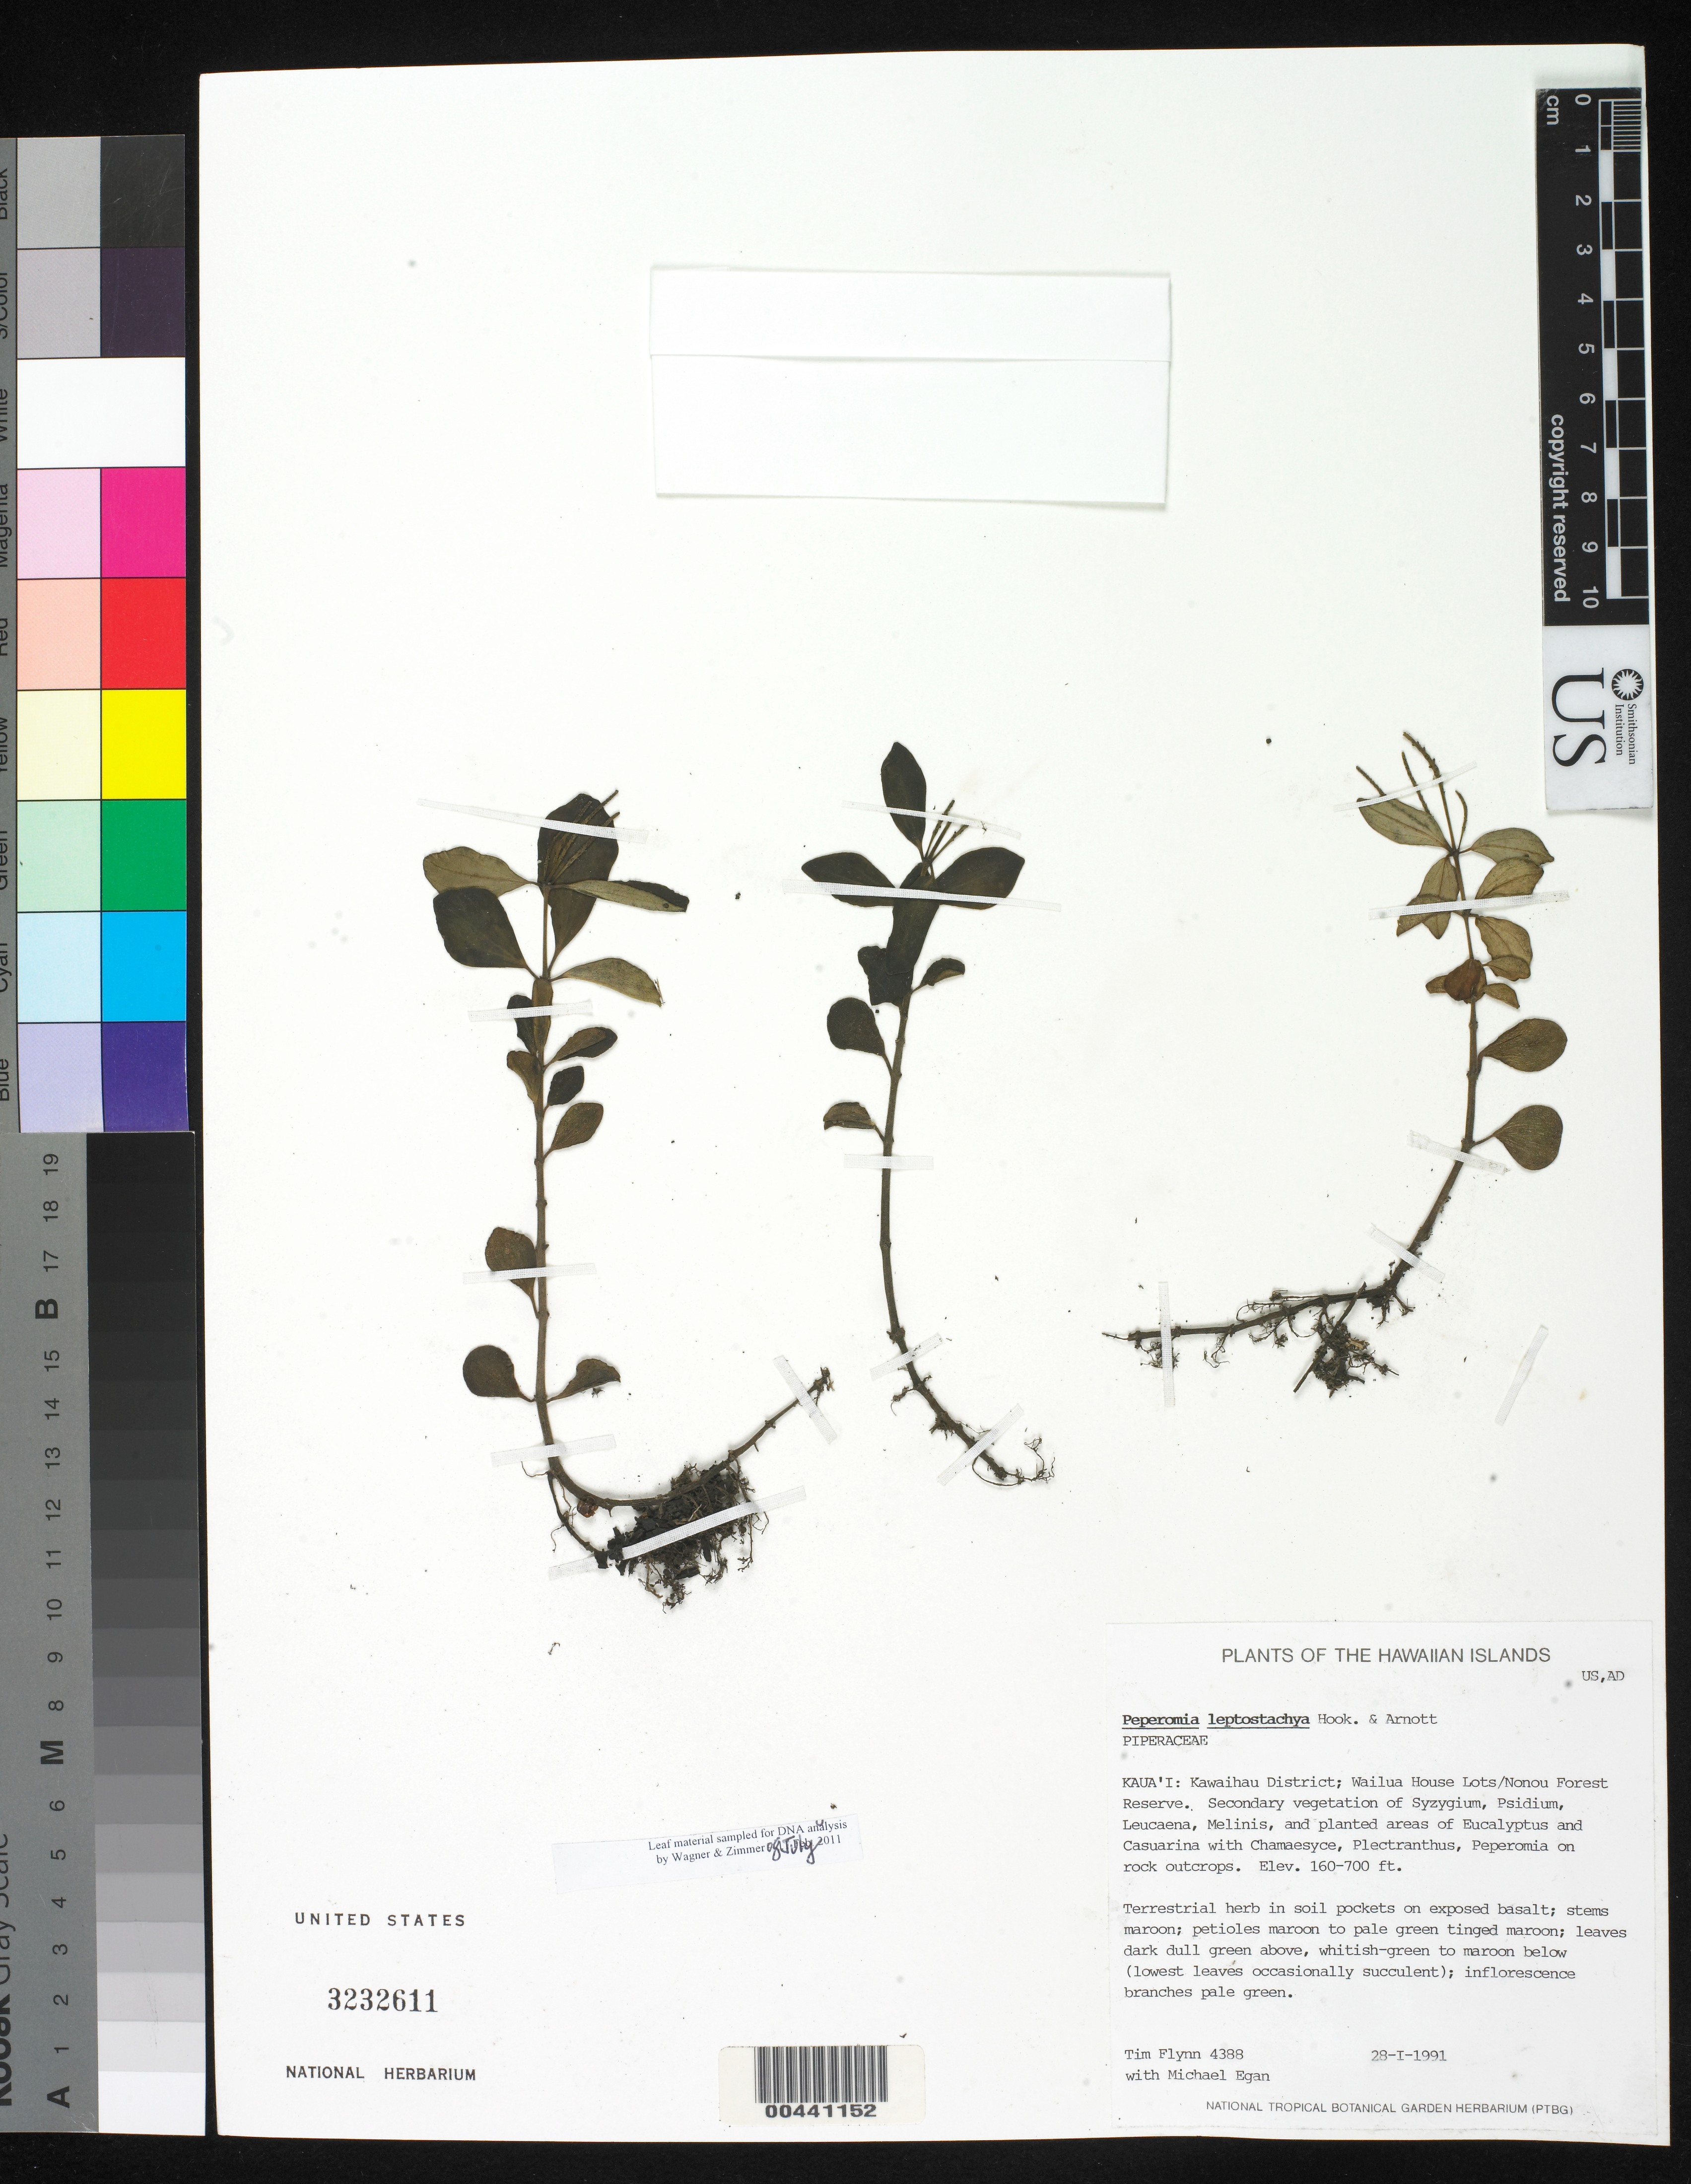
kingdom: Plantae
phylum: Tracheophyta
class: Magnoliopsida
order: Piperales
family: Piperaceae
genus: Peperomia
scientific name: Peperomia leptostachya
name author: Hook. & Arn.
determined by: Wagner, W. L., (BOT), Smithsonian Institution - National Museum of Natural History (UNITED STATES)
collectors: T. W. Flynn & M. Egan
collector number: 4388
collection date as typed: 28 Jan 1991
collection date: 1991-01-28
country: United States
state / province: Hawaii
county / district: Kauai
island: Kaua'i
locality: Kawaihau District, Wailua House Lots, Nonou Forest Reserve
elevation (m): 49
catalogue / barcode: US 3232611